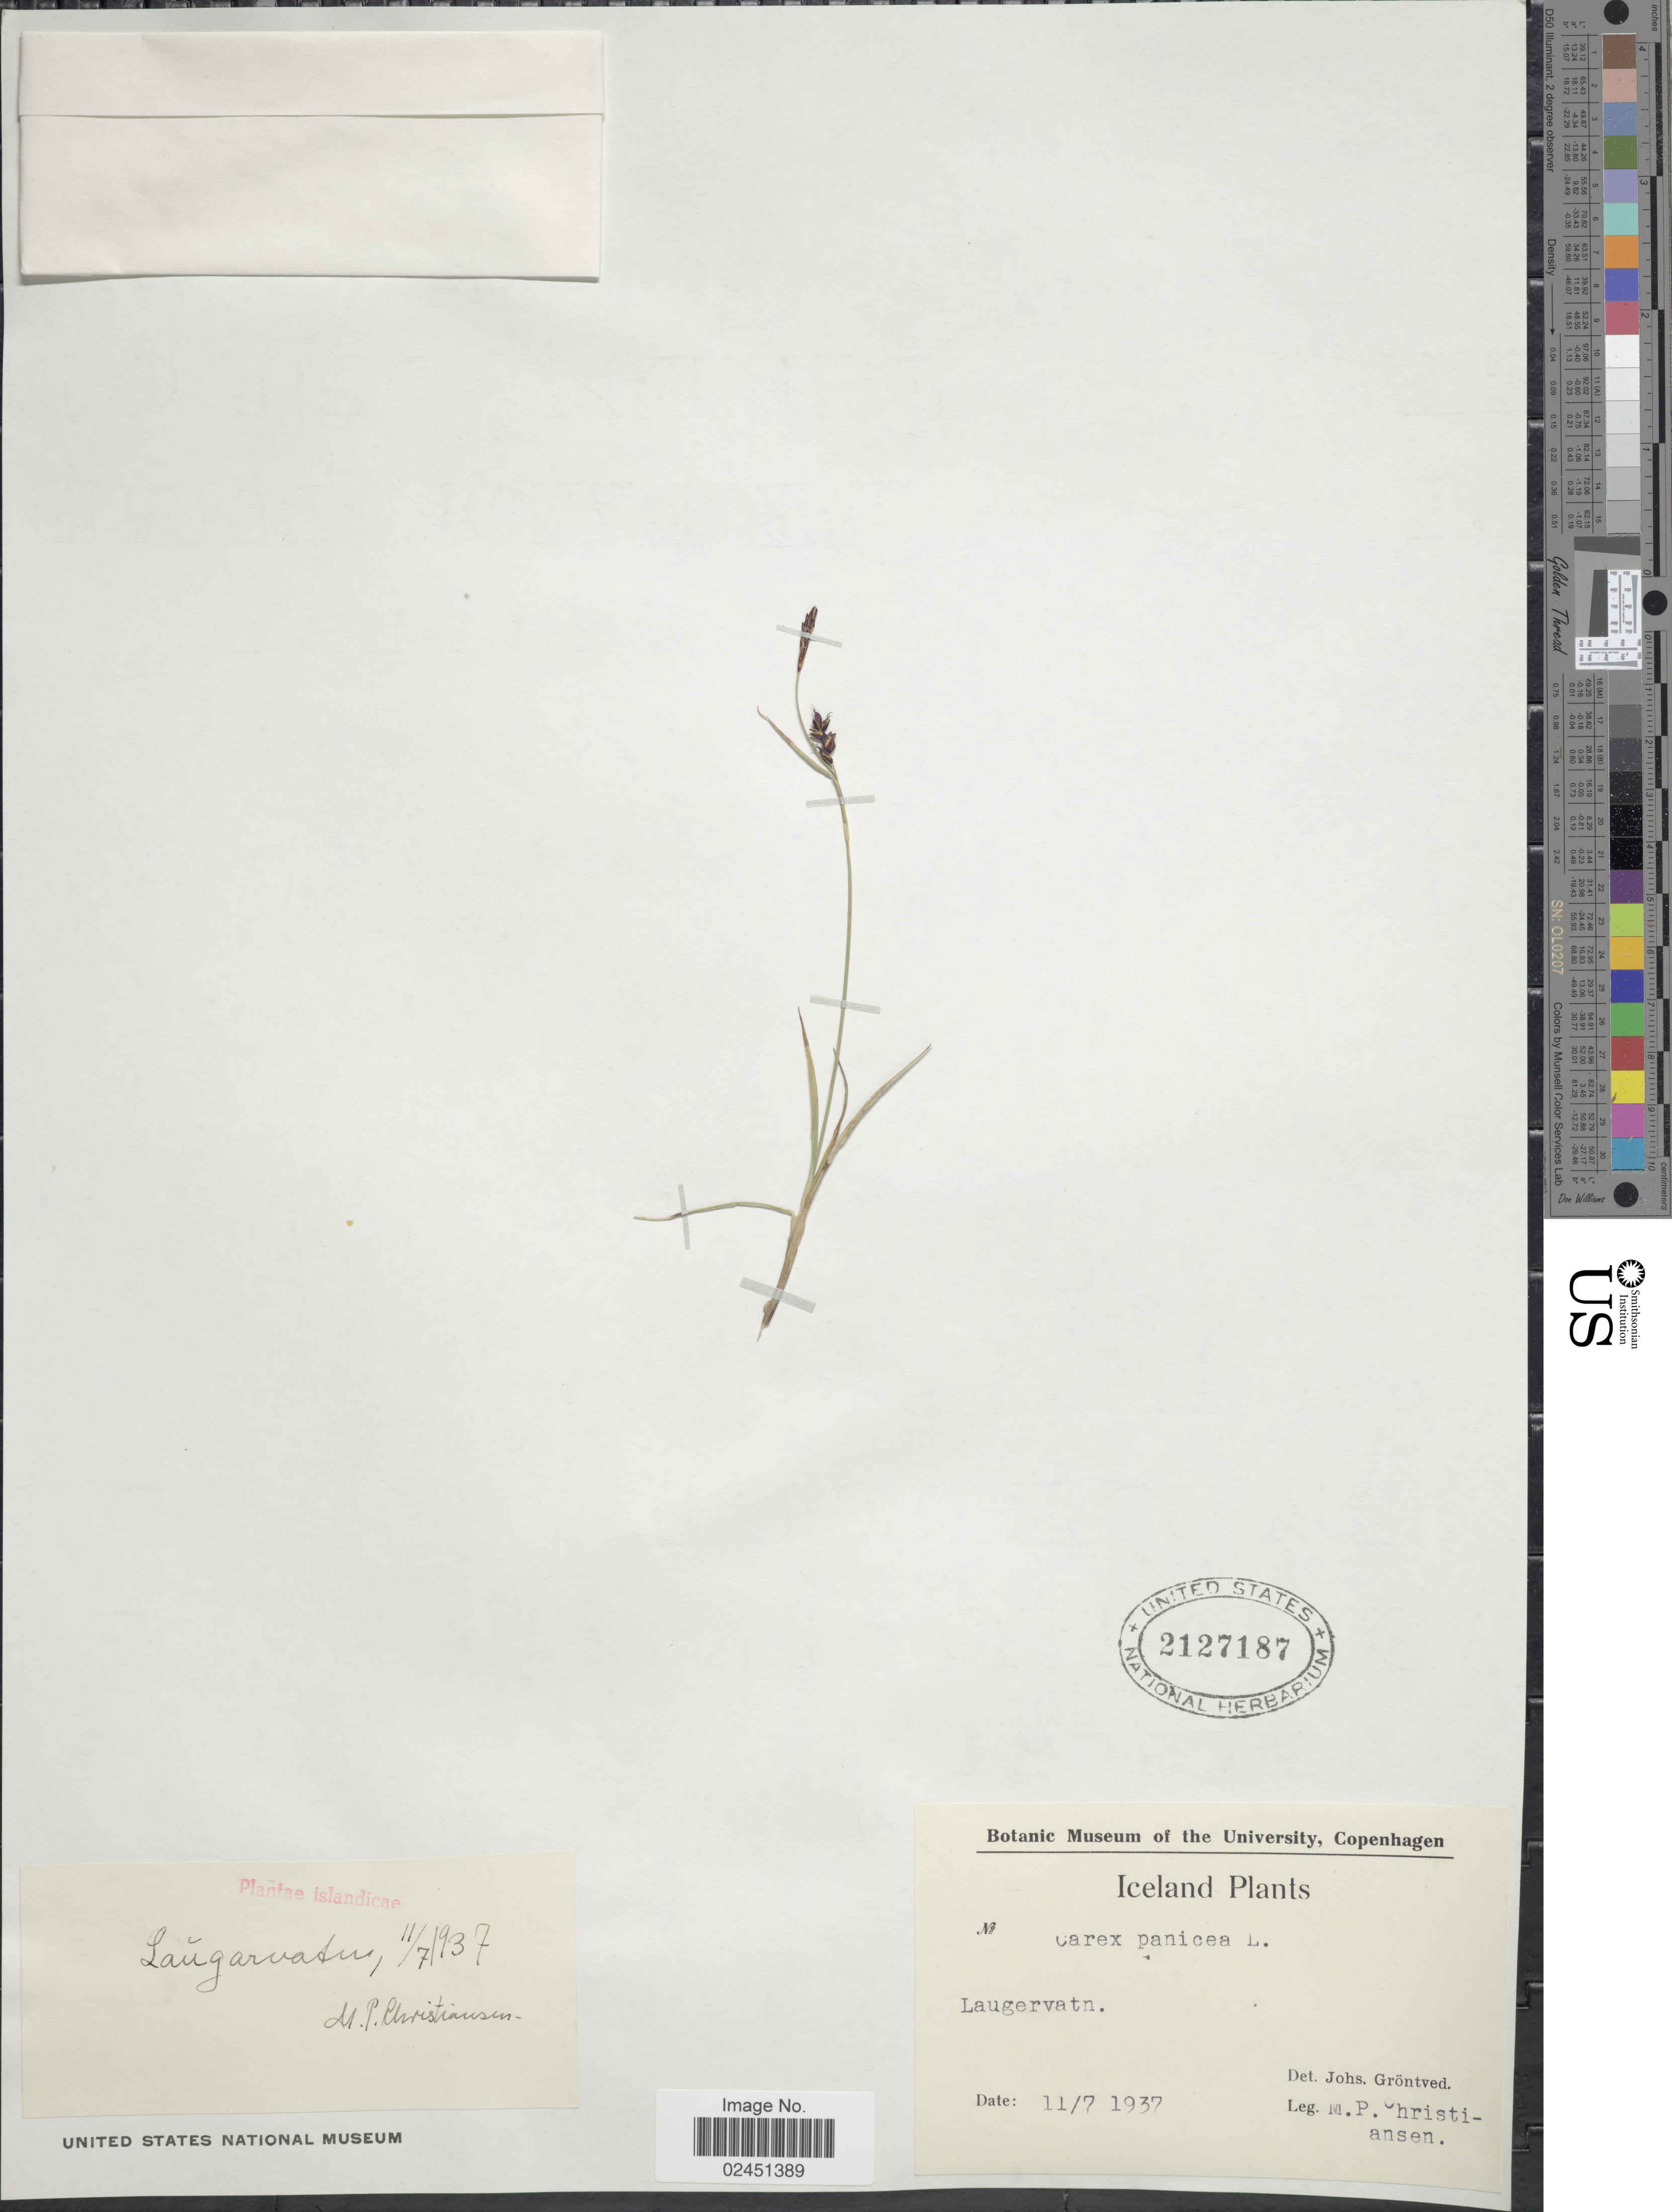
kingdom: Plantae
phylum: Tracheophyta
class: Liliopsida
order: Poales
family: Cyperaceae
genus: Carex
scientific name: Carex panicea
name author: L.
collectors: M. Christiansen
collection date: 1937-07-11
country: Iceland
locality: Laugervatn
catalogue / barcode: US 2127187